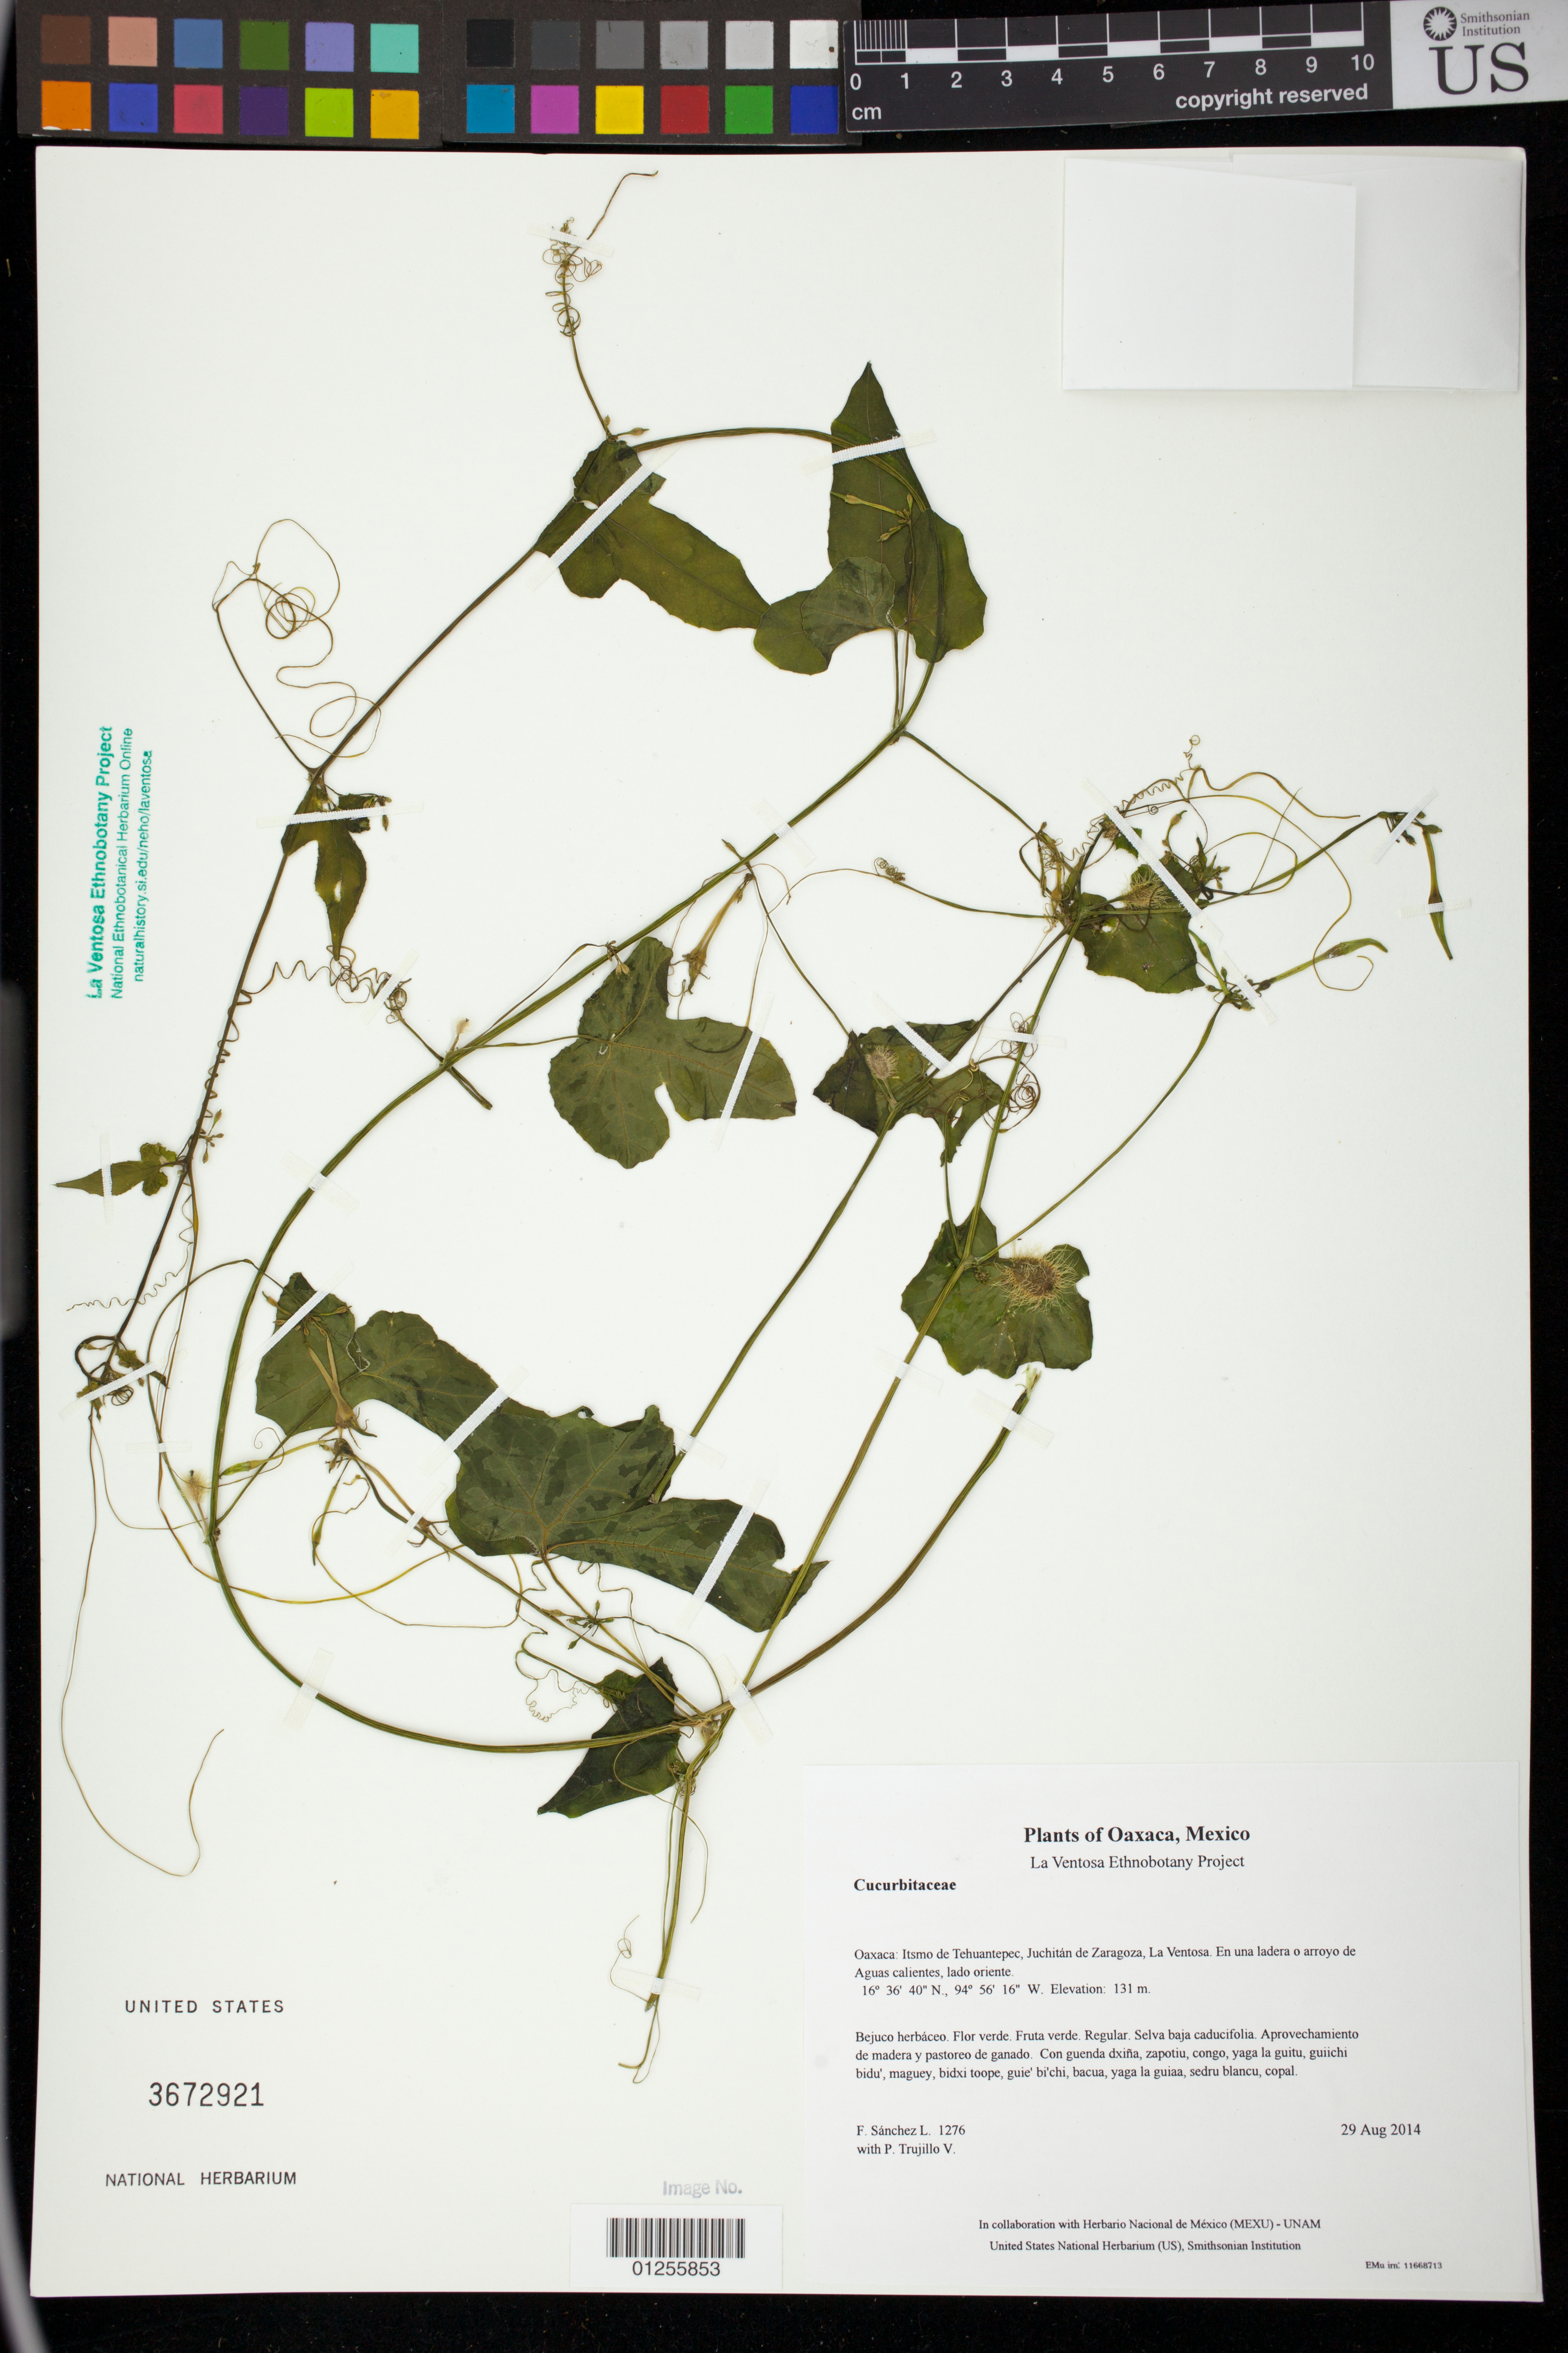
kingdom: Plantae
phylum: Tracheophyta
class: Magnoliopsida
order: Cucurbitales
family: Cucurbitaceae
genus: Cyclanthera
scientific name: Cyclanthera carthagenensis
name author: (Jacq.) H. Schaef. & S.S. Renner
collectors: F. Sánchez L. & P. Trujillo V.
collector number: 1276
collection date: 2014-08-29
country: Mexico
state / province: Oaxaca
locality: Itsmo de Tehuantepec, Juchitán de Zaragoza, La Ventosa. En una ladera o arroyo de Aguas calientes, lado oriente.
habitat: Selva baja caducifolia. Aprovechamiento de madera y pastoreo de ganado.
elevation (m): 131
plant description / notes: JEBOT, MEXU, SERO, US; Luba'. Guie' naga'. Cuaananaxhi naga'. Nuu.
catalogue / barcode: US 3672921